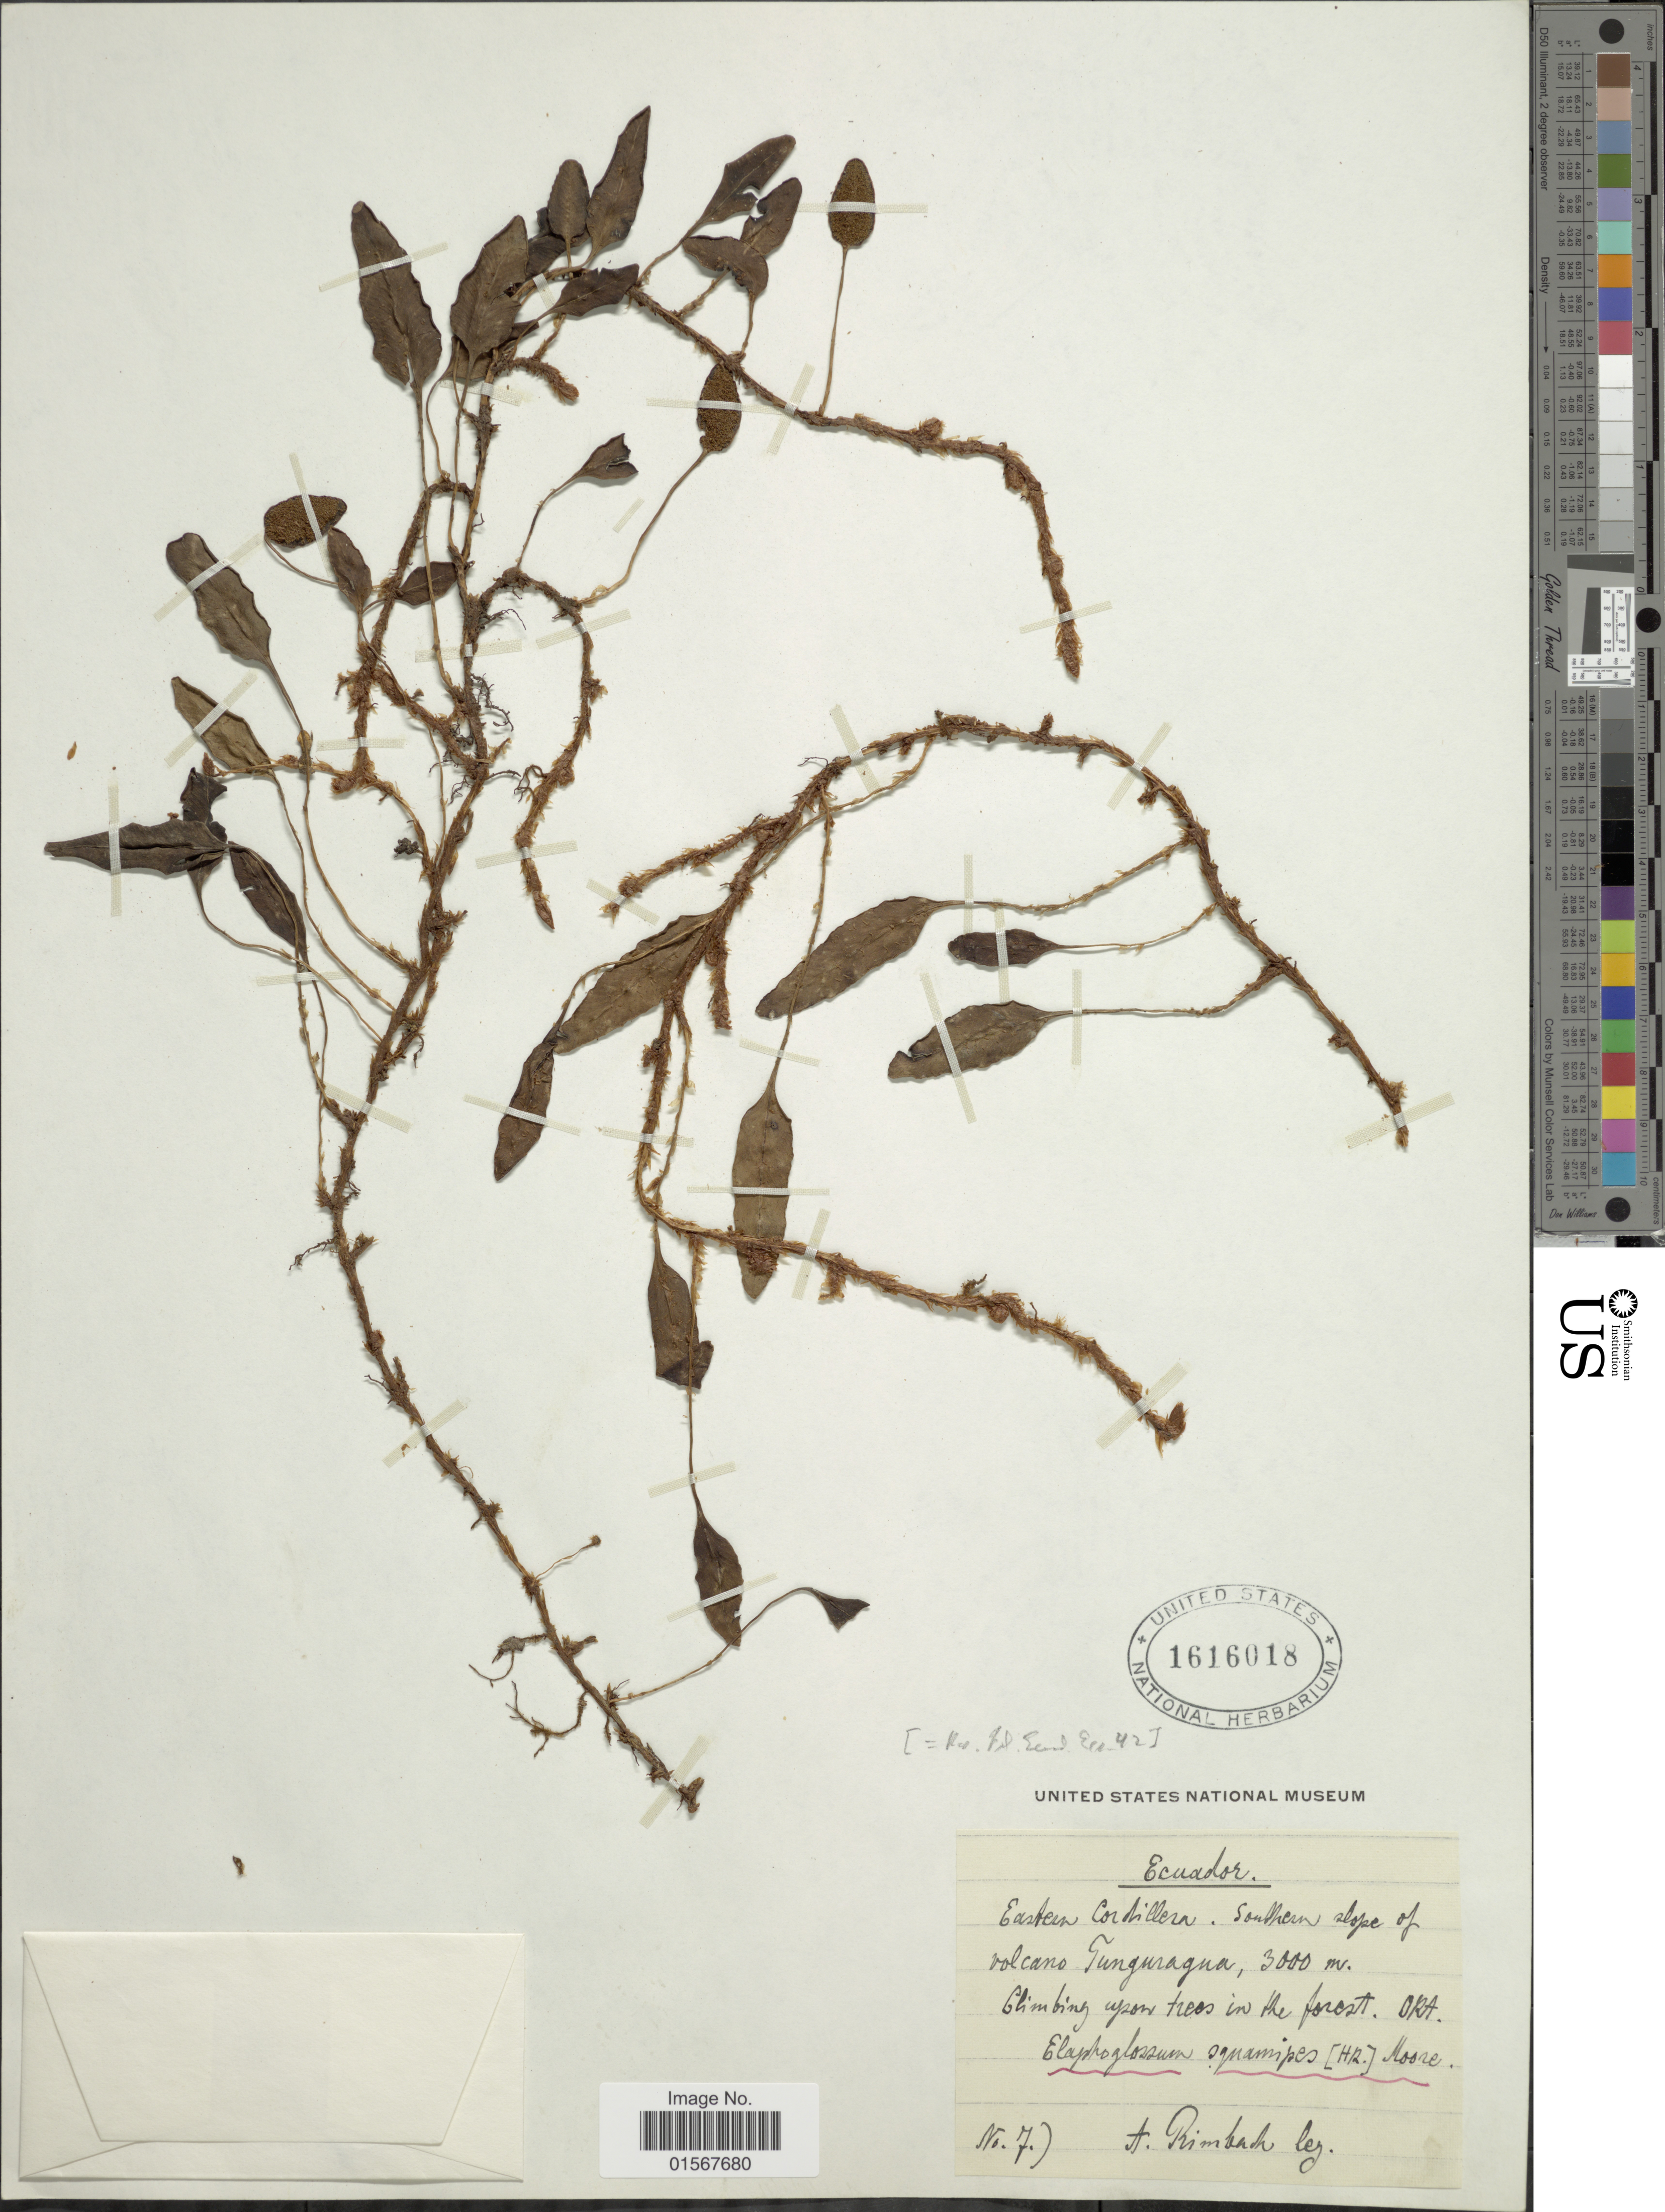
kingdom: Plantae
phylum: Tracheophyta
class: Polypodiopsida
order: Polypodiales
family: Dryopteridaceae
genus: Elaphoglossum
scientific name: Elaphoglossum squamipes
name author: (Hook.) T. Moore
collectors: A. Rimbach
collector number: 7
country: Ecuador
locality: Eastern Cordillera, Southern slope of volcano, Tunguragua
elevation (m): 3000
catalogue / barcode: US 1616018